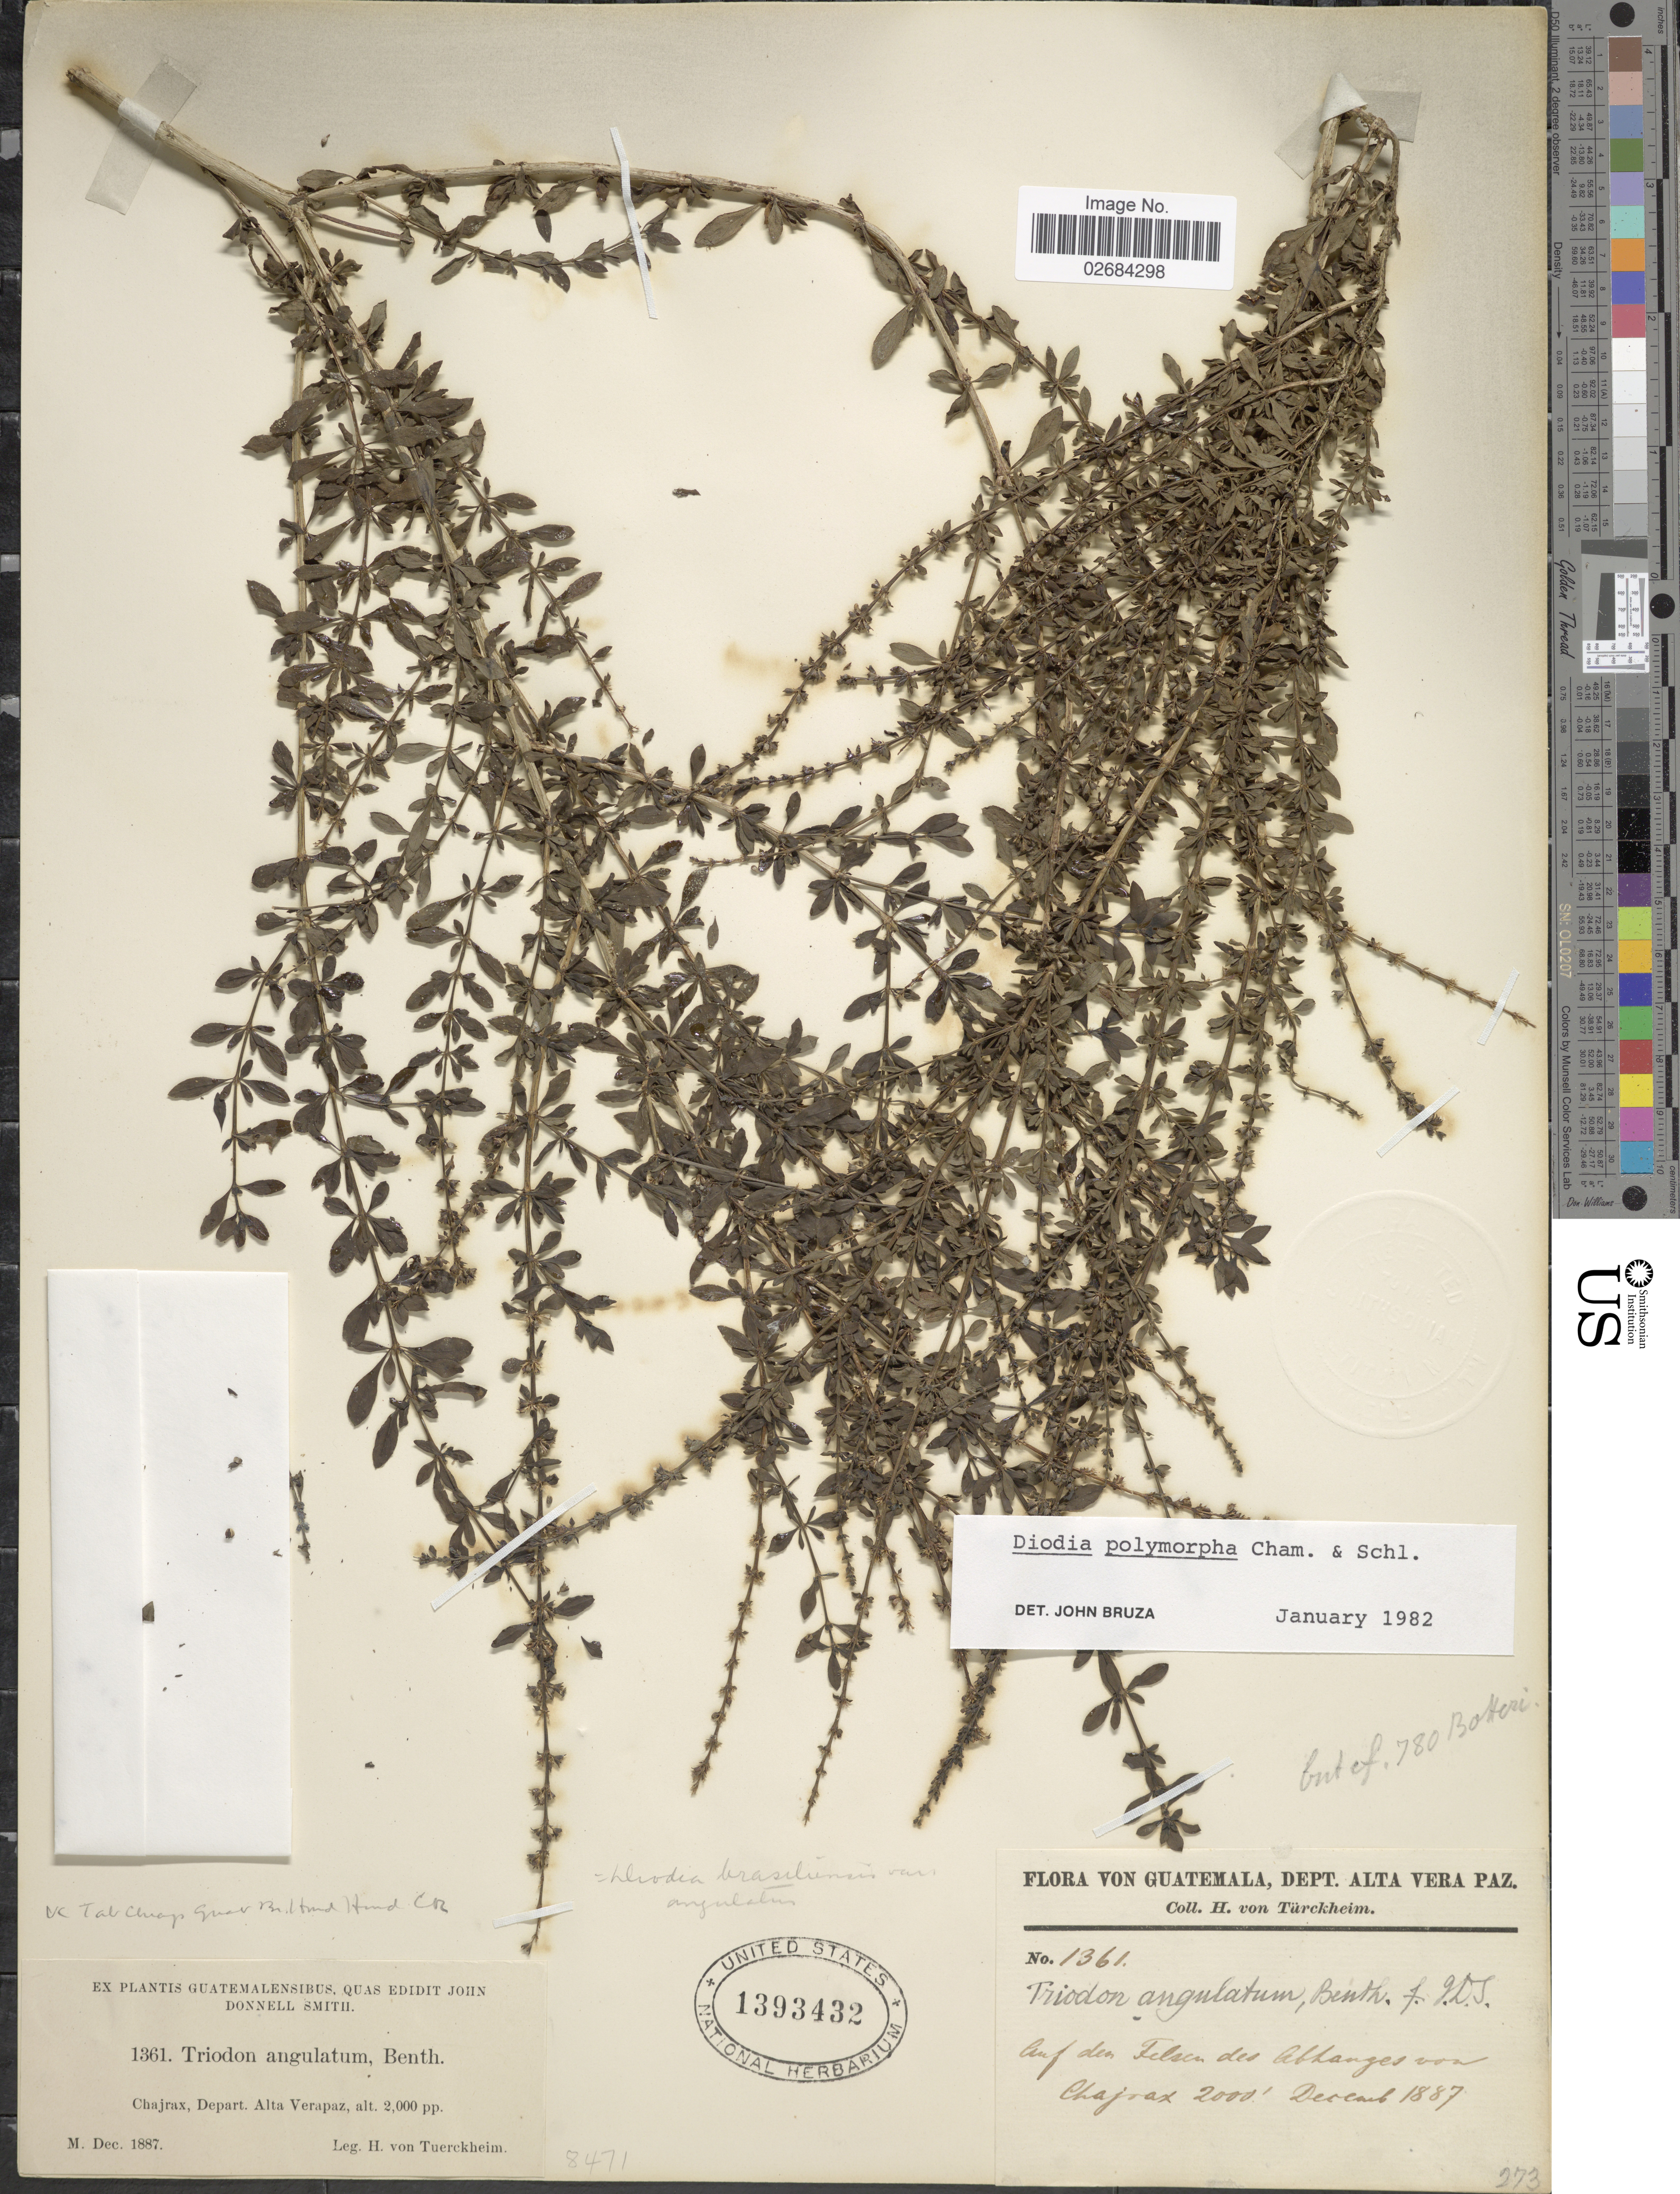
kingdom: Plantae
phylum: Tracheophyta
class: Magnoliopsida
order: Gentianales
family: Rubiaceae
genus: Diodia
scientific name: Diodia brasiliensis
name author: Spreng.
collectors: H. von Türckheim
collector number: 1361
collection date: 1887-12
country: Guatemala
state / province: Alta Verapaz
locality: Chajrax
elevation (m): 610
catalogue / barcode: US 1393432